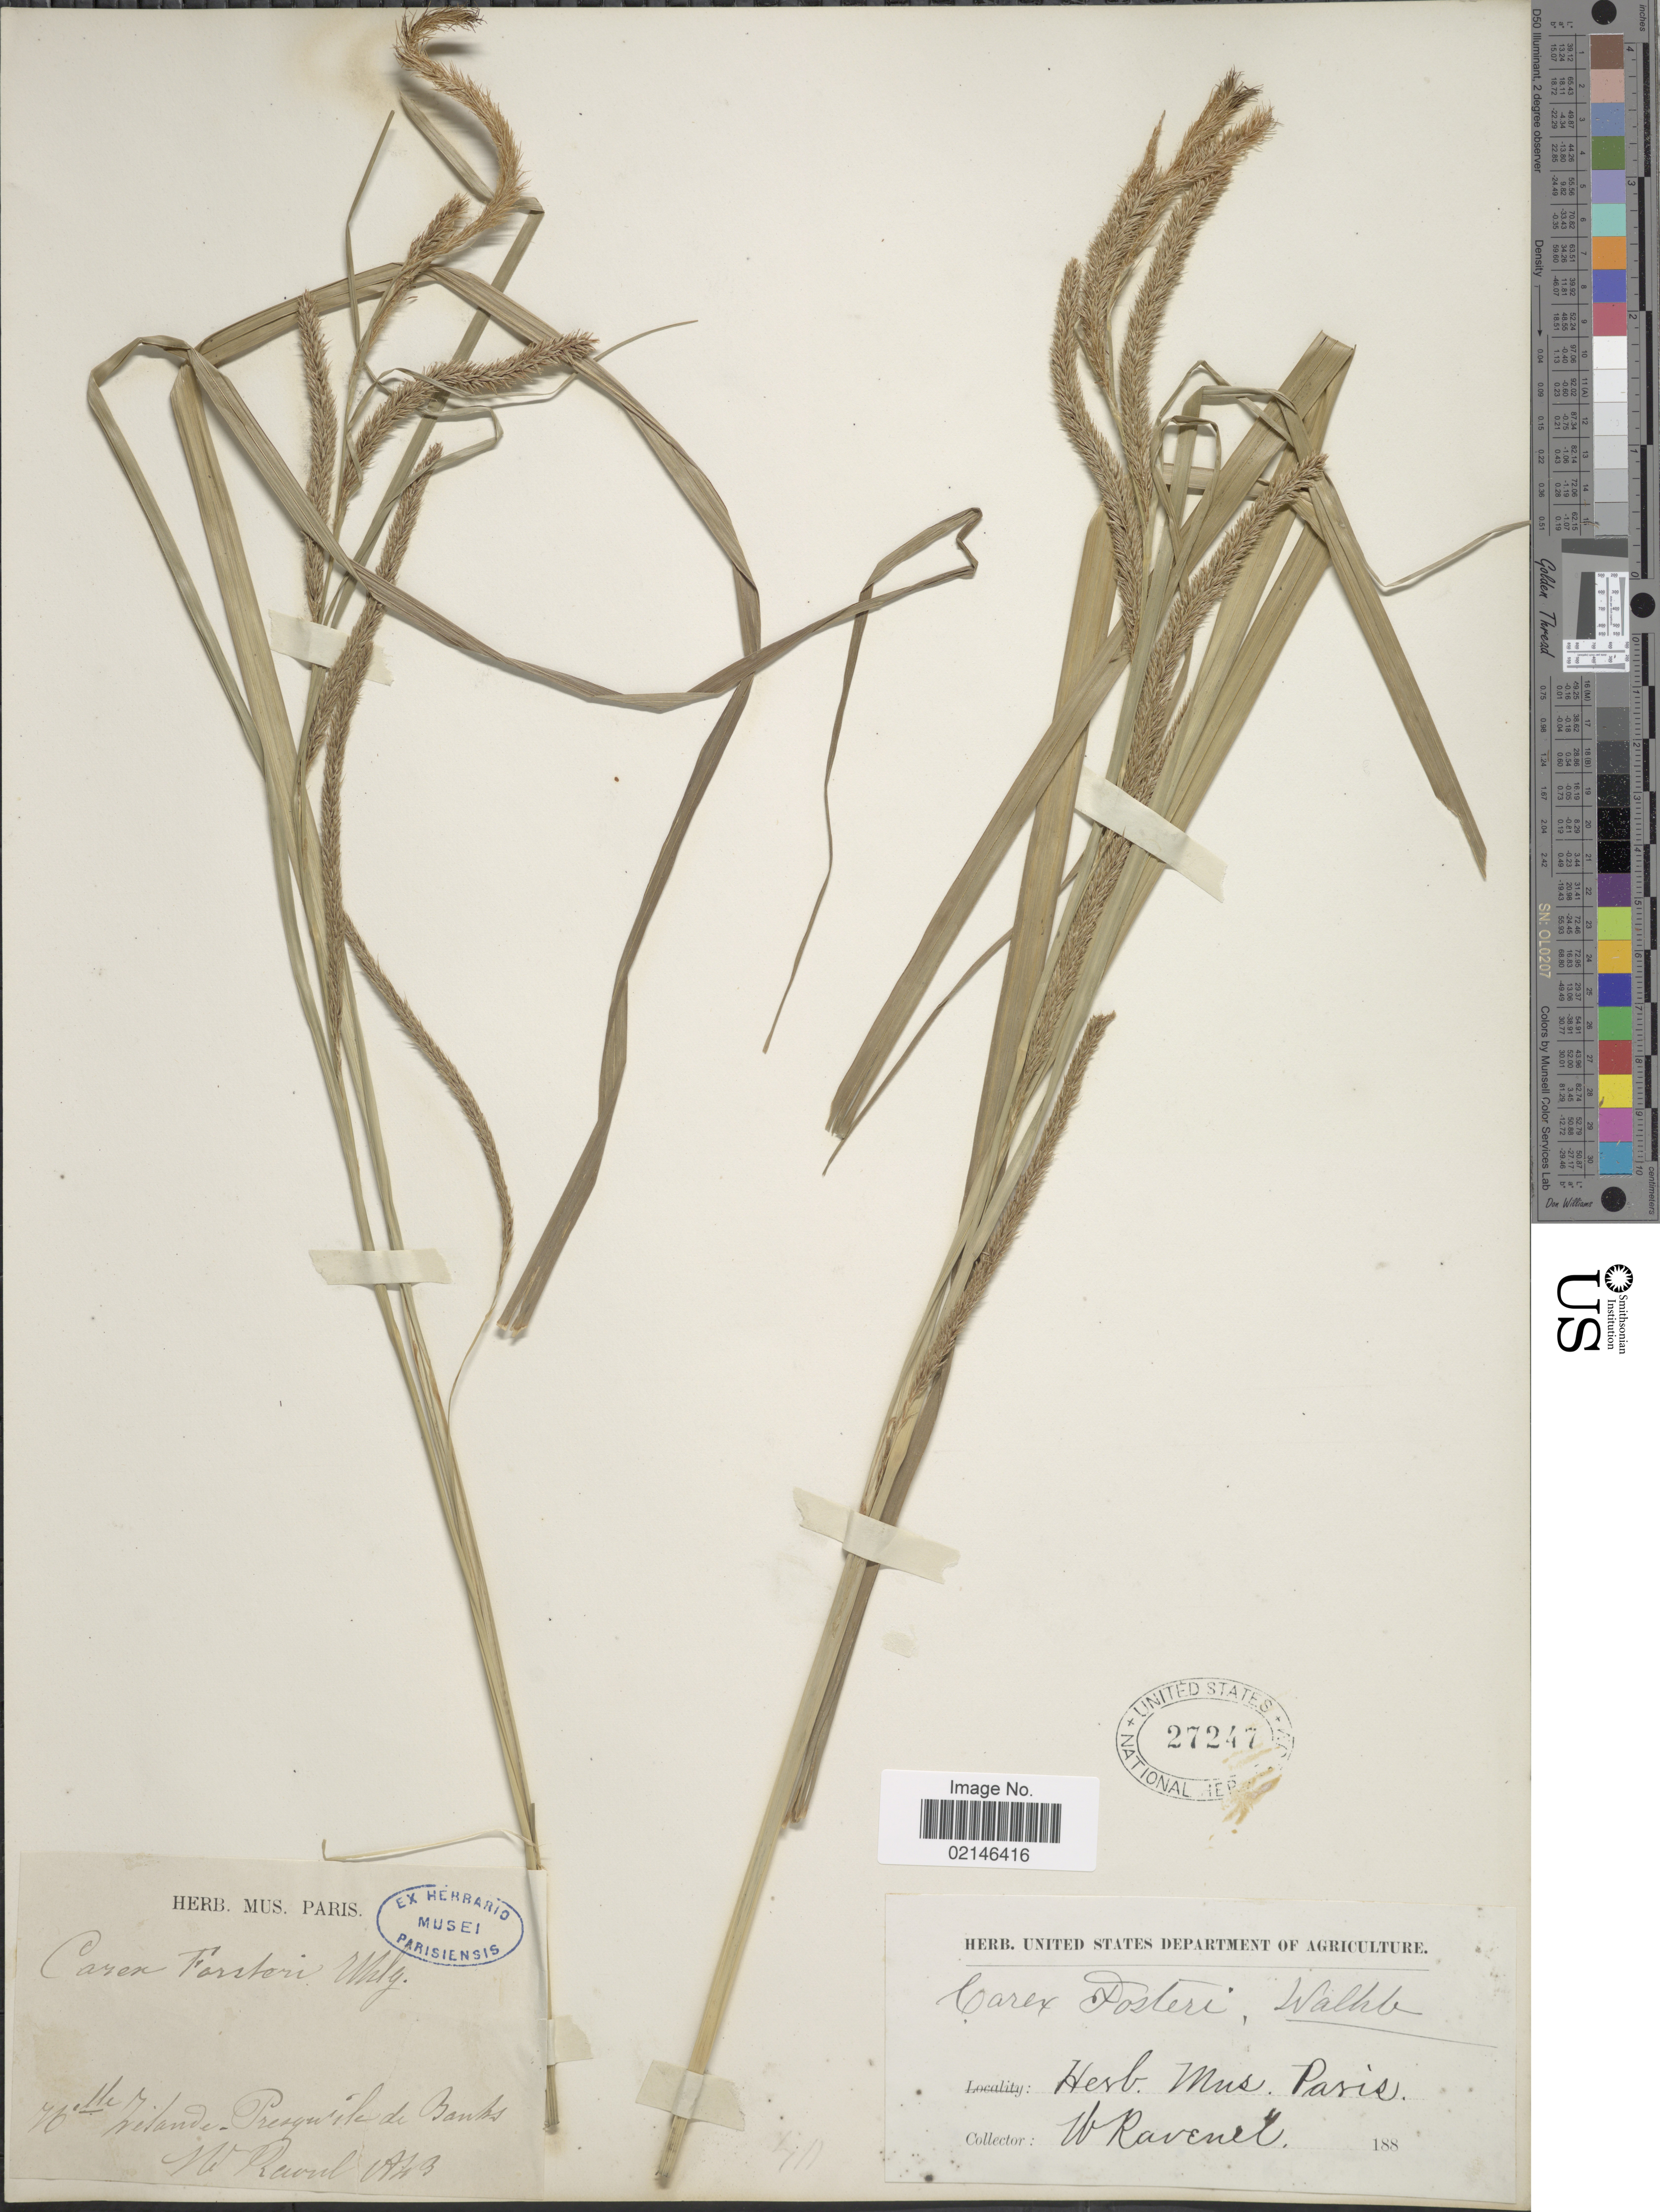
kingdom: Plantae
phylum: Tracheophyta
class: Liliopsida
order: Poales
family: Cyperaceae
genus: Carex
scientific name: Carex forsteri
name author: Wahlenb.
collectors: H. Ravenel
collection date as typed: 188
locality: [illegible text] Zelander Presqu'ile de Banks[interpreted]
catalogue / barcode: US 27247